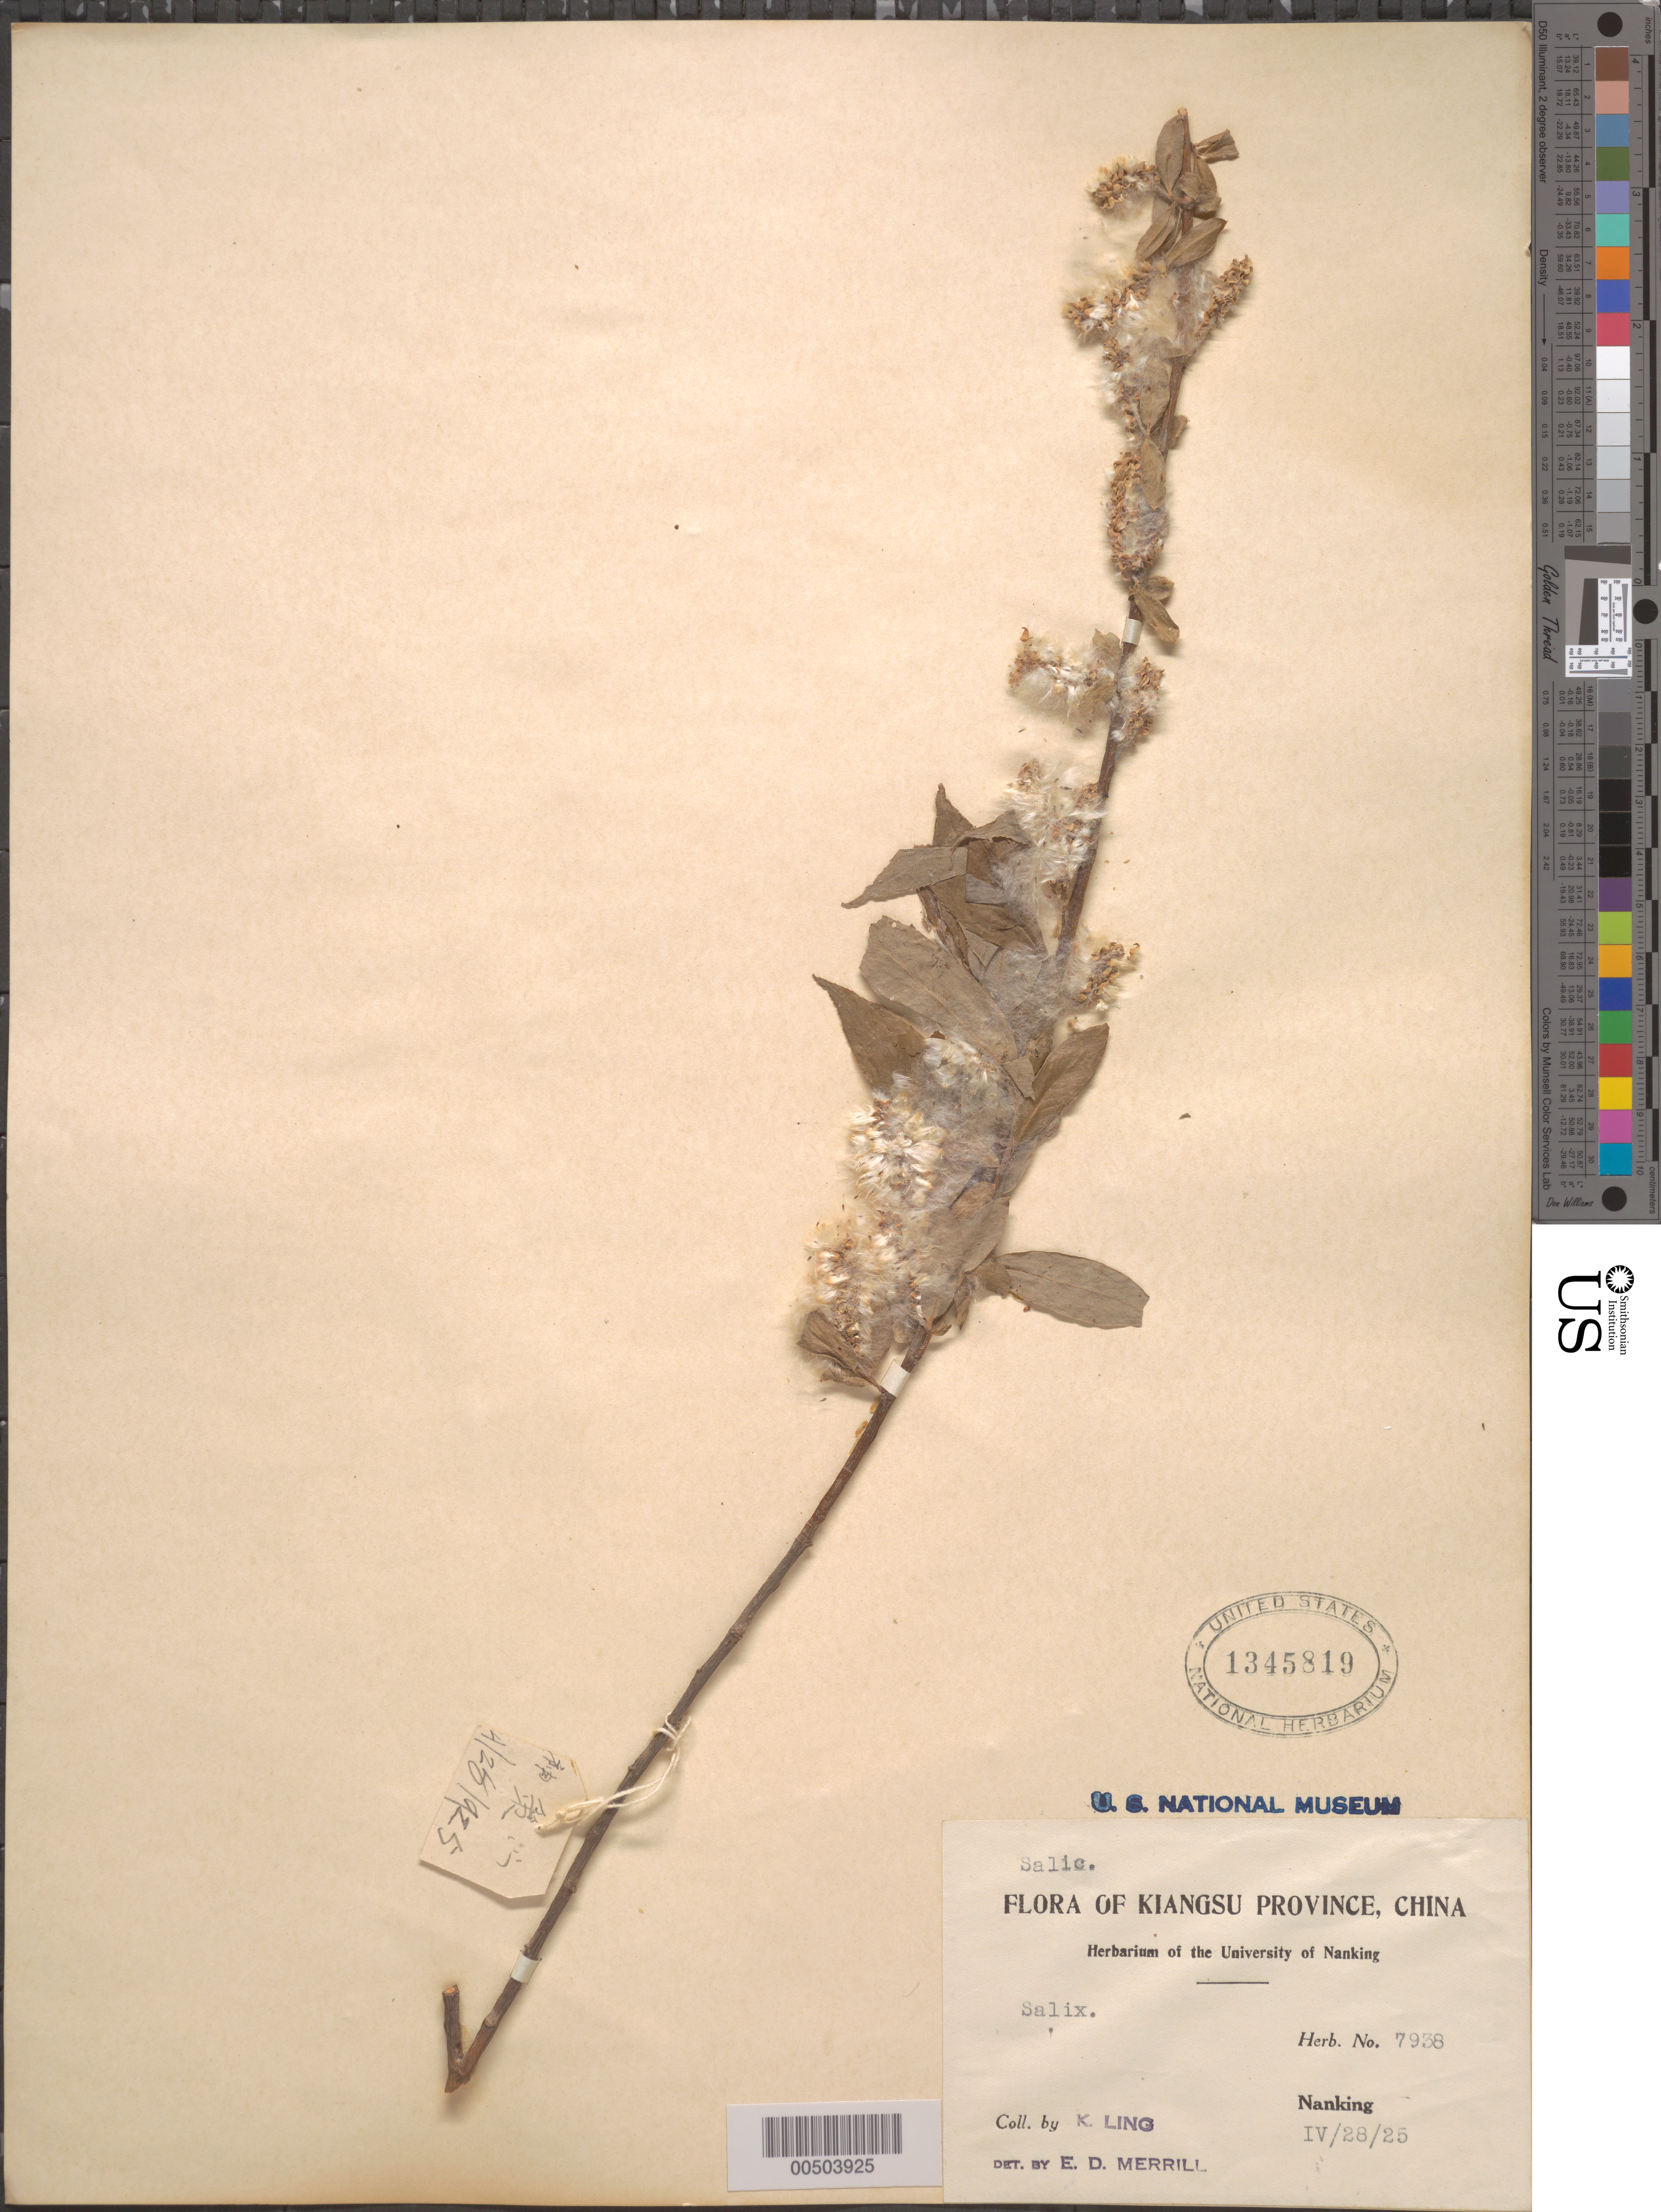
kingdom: Plantae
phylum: Tracheophyta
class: Magnoliopsida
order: Malpighiales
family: Salicaceae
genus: Salix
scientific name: Salix sp.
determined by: Merrill, Elmer D.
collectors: K. Ling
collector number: herb. no. 7938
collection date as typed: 28 Apr 1925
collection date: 1925-04-28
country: China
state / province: Jiangsu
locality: Nanking (Nanjing)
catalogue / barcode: US 1345819